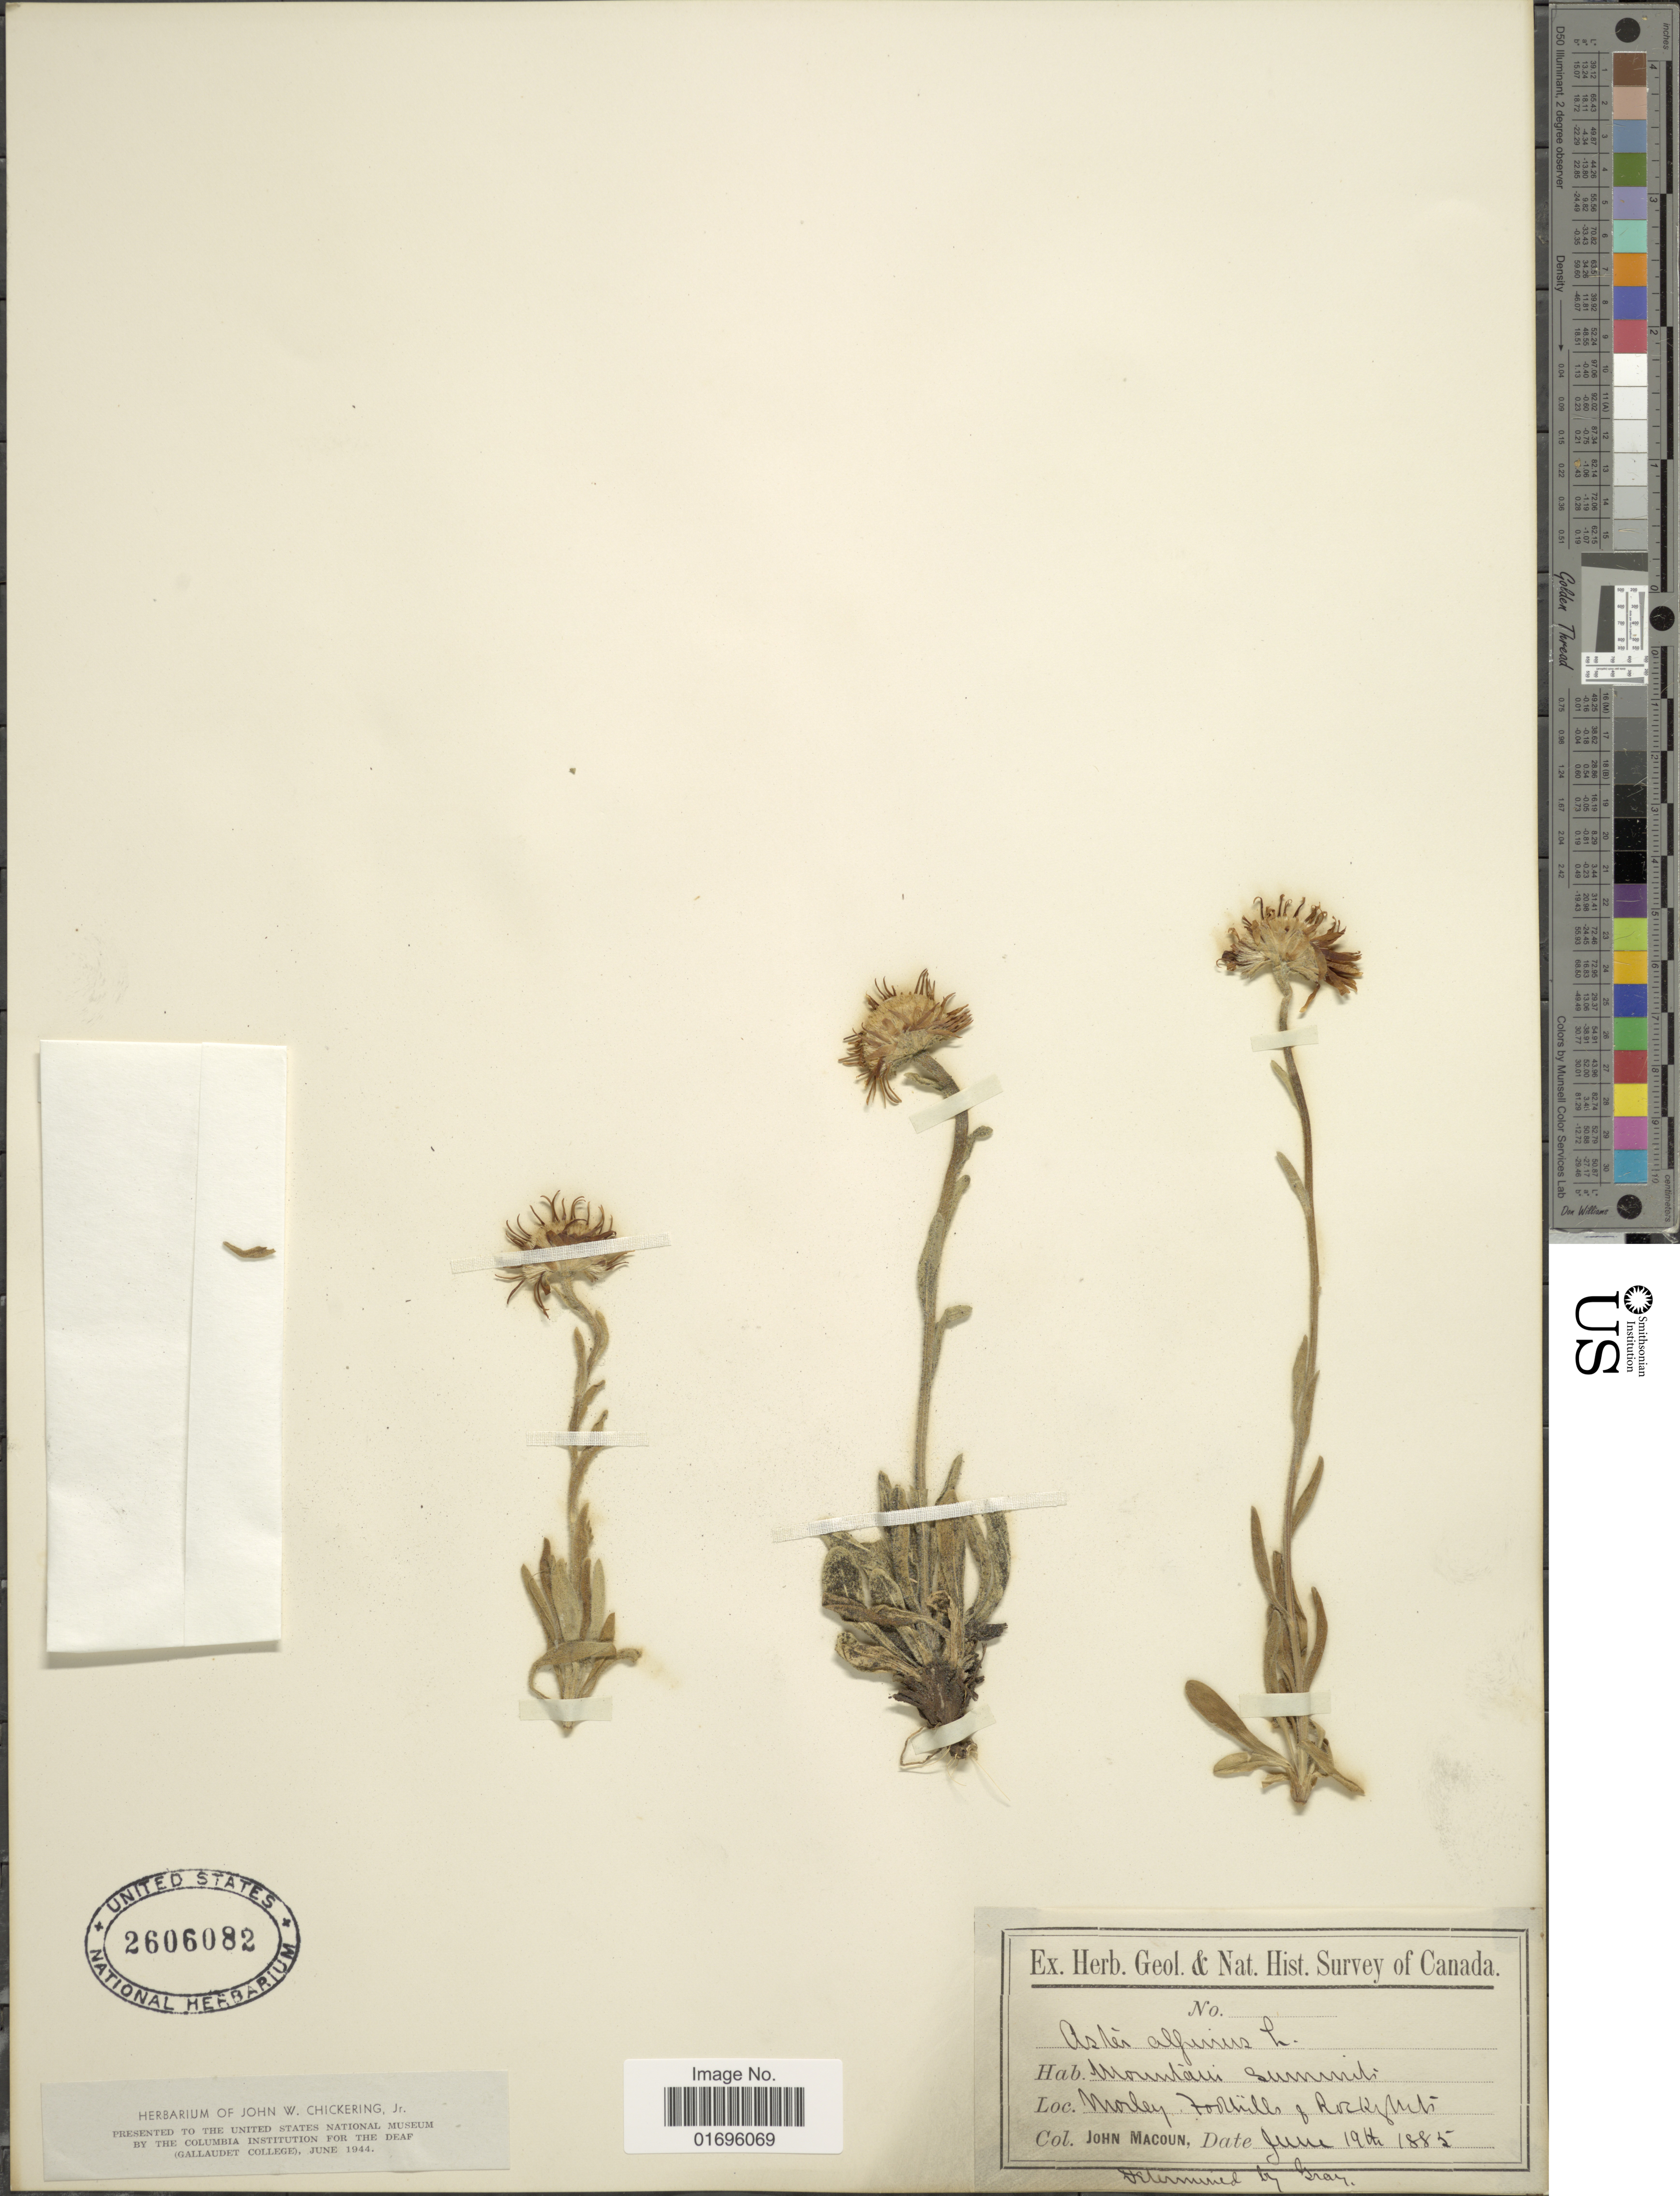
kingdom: Plantae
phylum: Tracheophyta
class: Magnoliopsida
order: Asterales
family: Asteraceae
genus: Aster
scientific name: Aster alpinus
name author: L.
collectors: J. Macoun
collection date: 1885-06-19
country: Canada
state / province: Alberta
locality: Morley. Foothills of Rockyhills.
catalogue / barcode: US 2606082